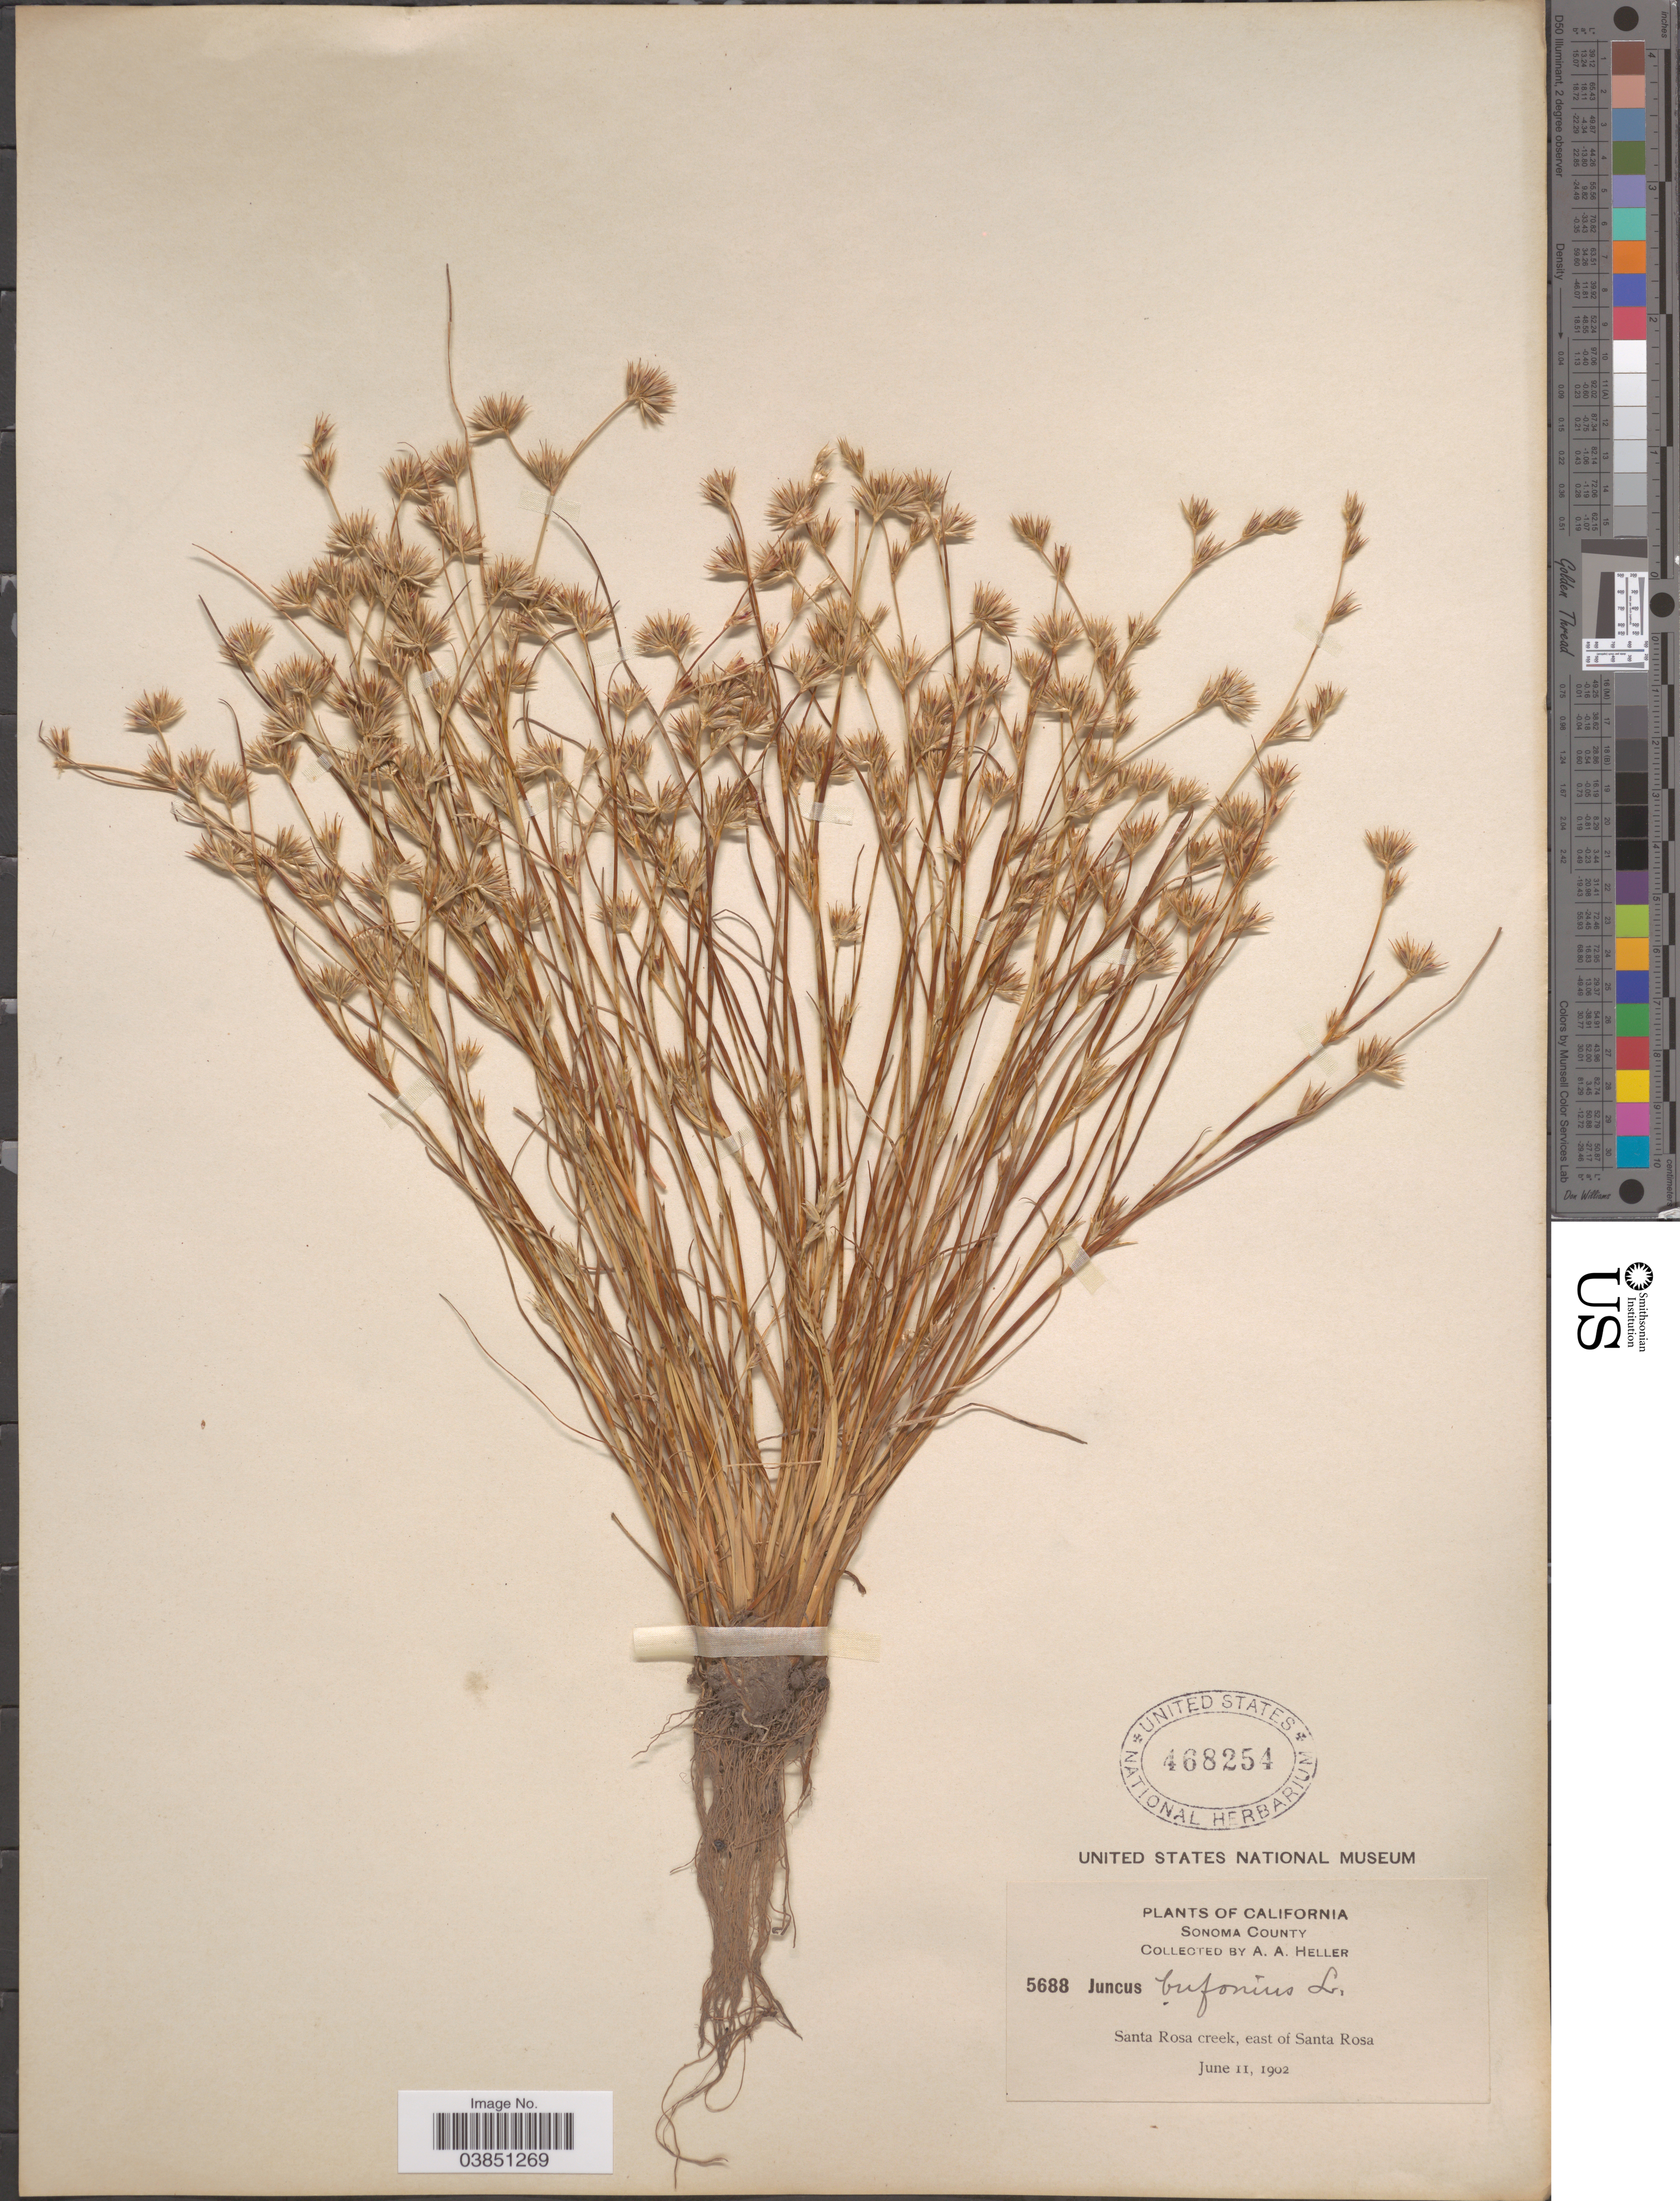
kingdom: Plantae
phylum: Tracheophyta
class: Liliopsida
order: Poales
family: Juncaceae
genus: Juncus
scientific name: Juncus bufonius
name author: L.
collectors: A. A. Heller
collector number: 5688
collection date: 1902-06-11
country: United States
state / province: California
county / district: Sonoma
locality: Sonoma County. Santa Rosa creek, east of Santa Rosa.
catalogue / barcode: US 468254